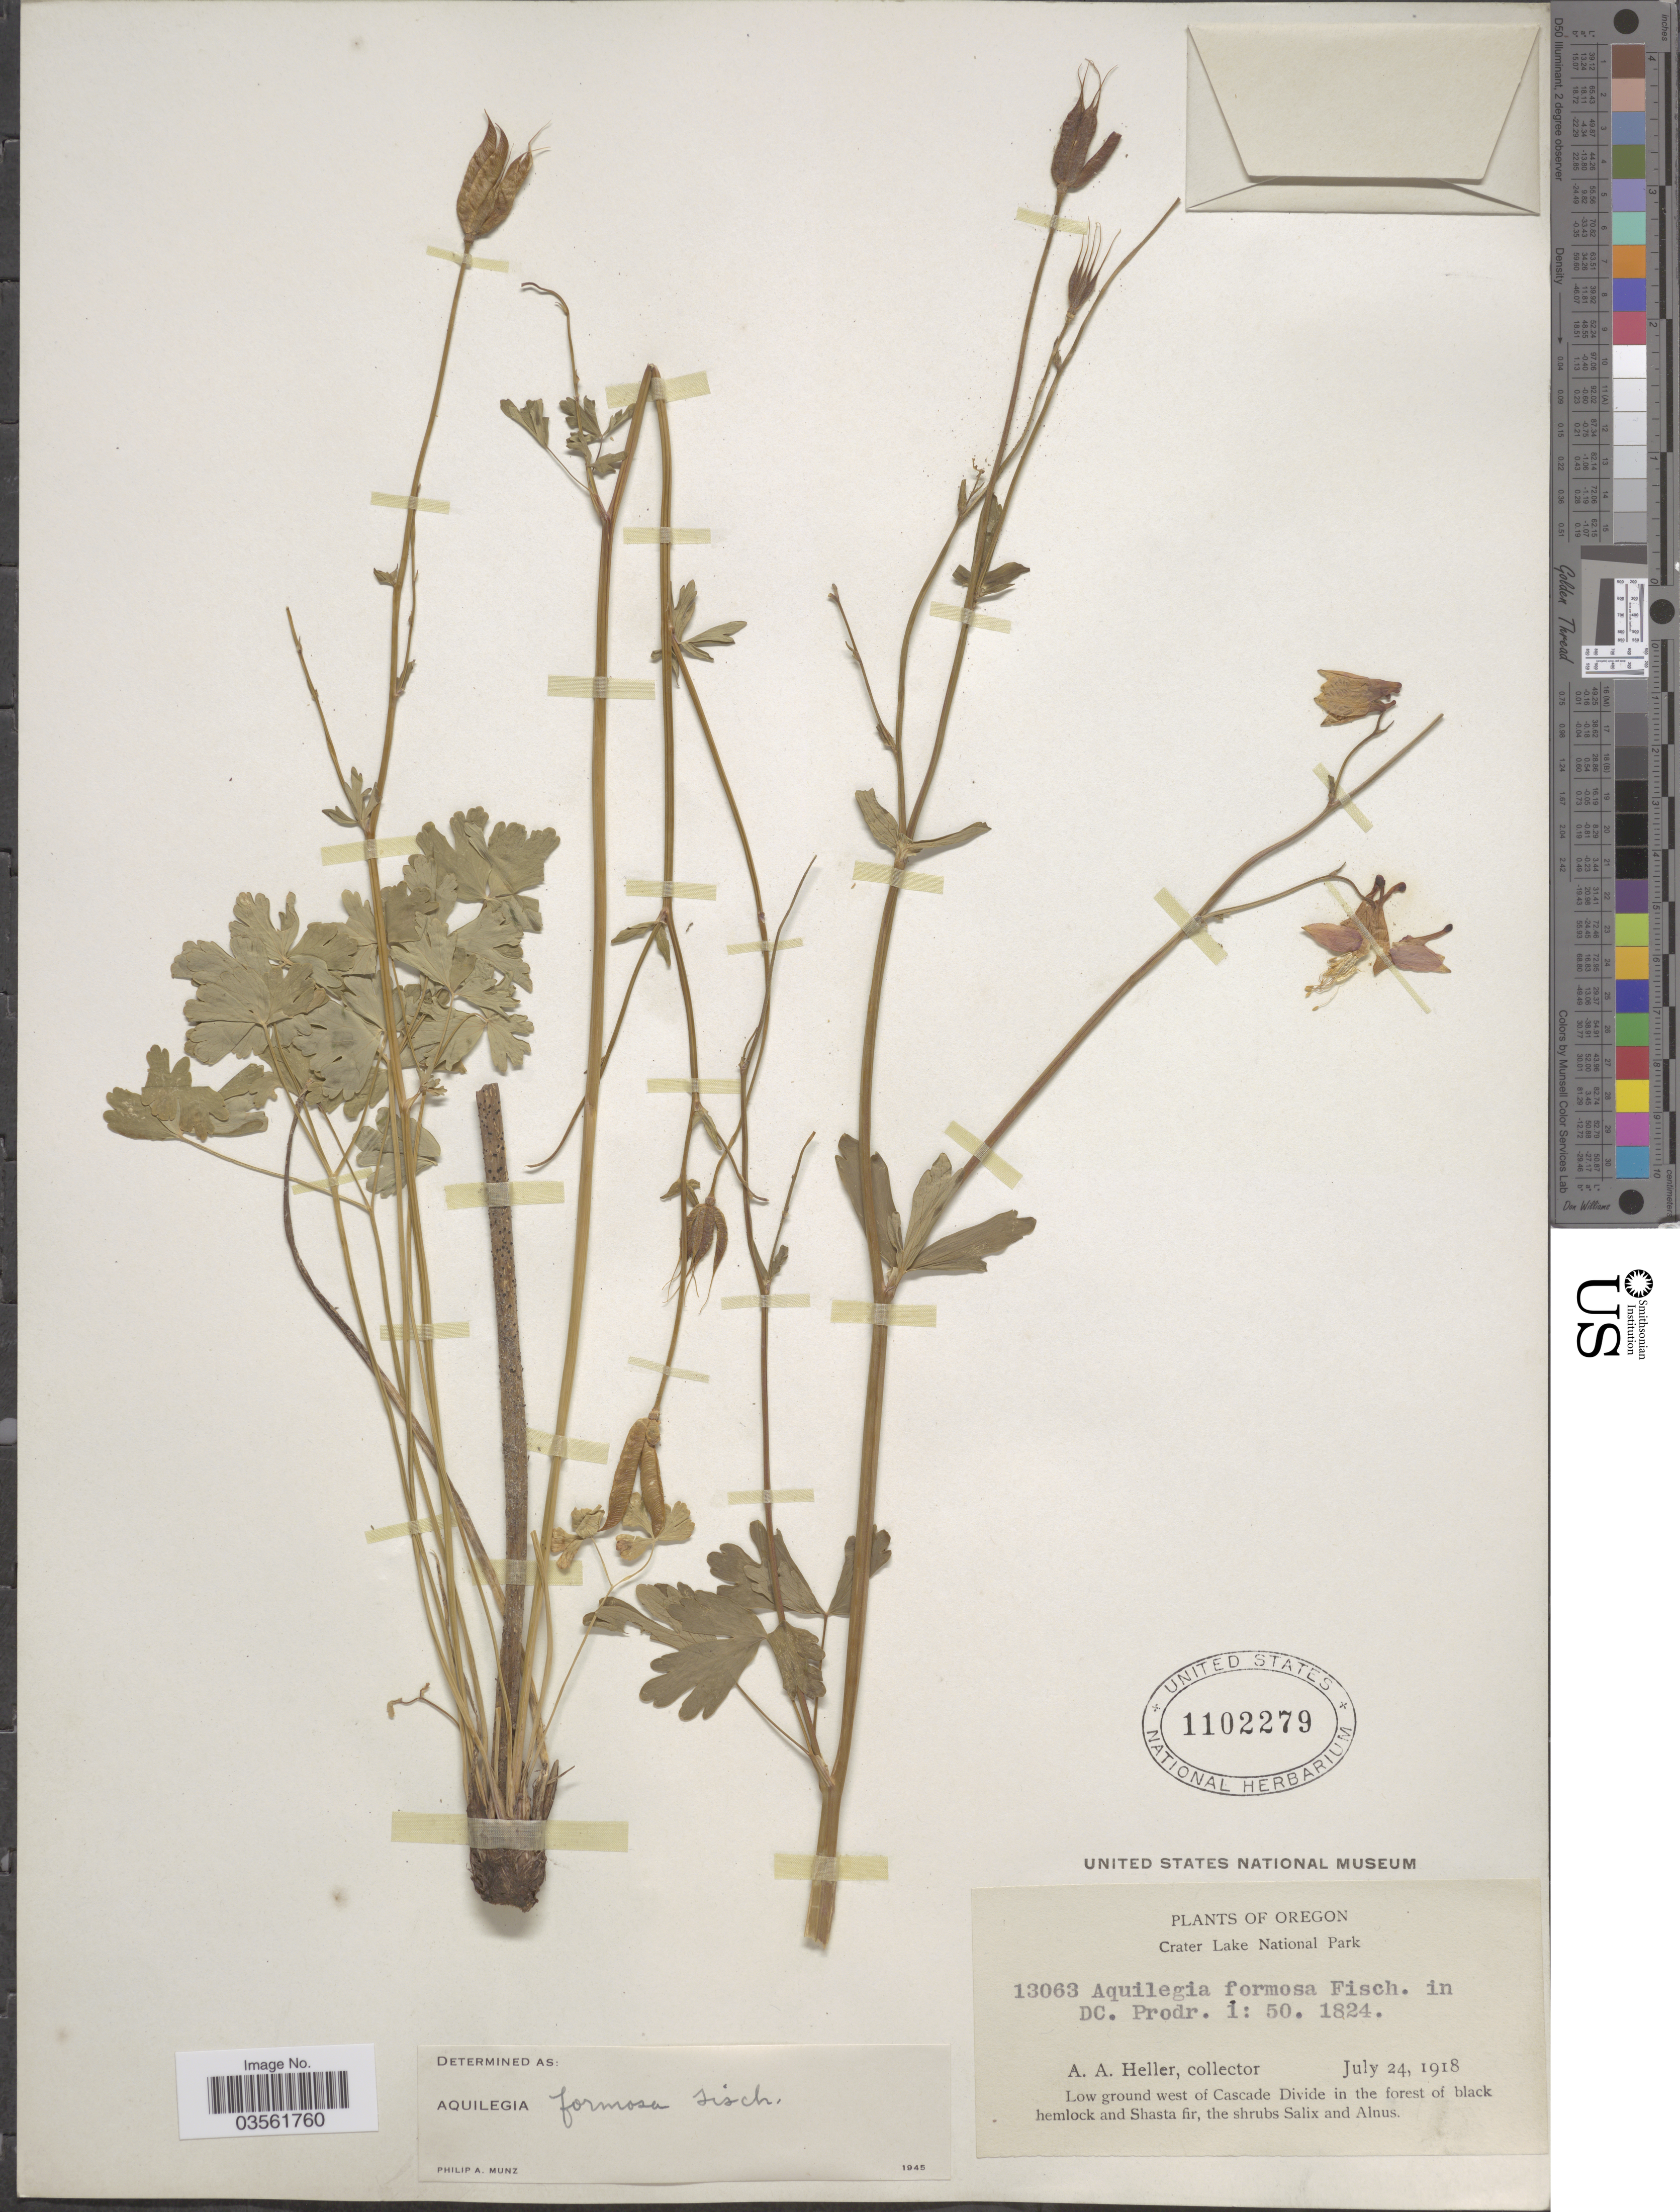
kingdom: Plantae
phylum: Tracheophyta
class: Magnoliopsida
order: Ranunculales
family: Ranunculaceae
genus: Aquilegia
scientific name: Aquilegia formosa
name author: Fisch. ex DC.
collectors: A. A. Heller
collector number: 13063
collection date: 1918-07-24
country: United States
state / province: Oregon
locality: Crater Lake National Park. West of Cascade Divide in the forest of black hemlock and Shasta fir.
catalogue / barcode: US 1102279